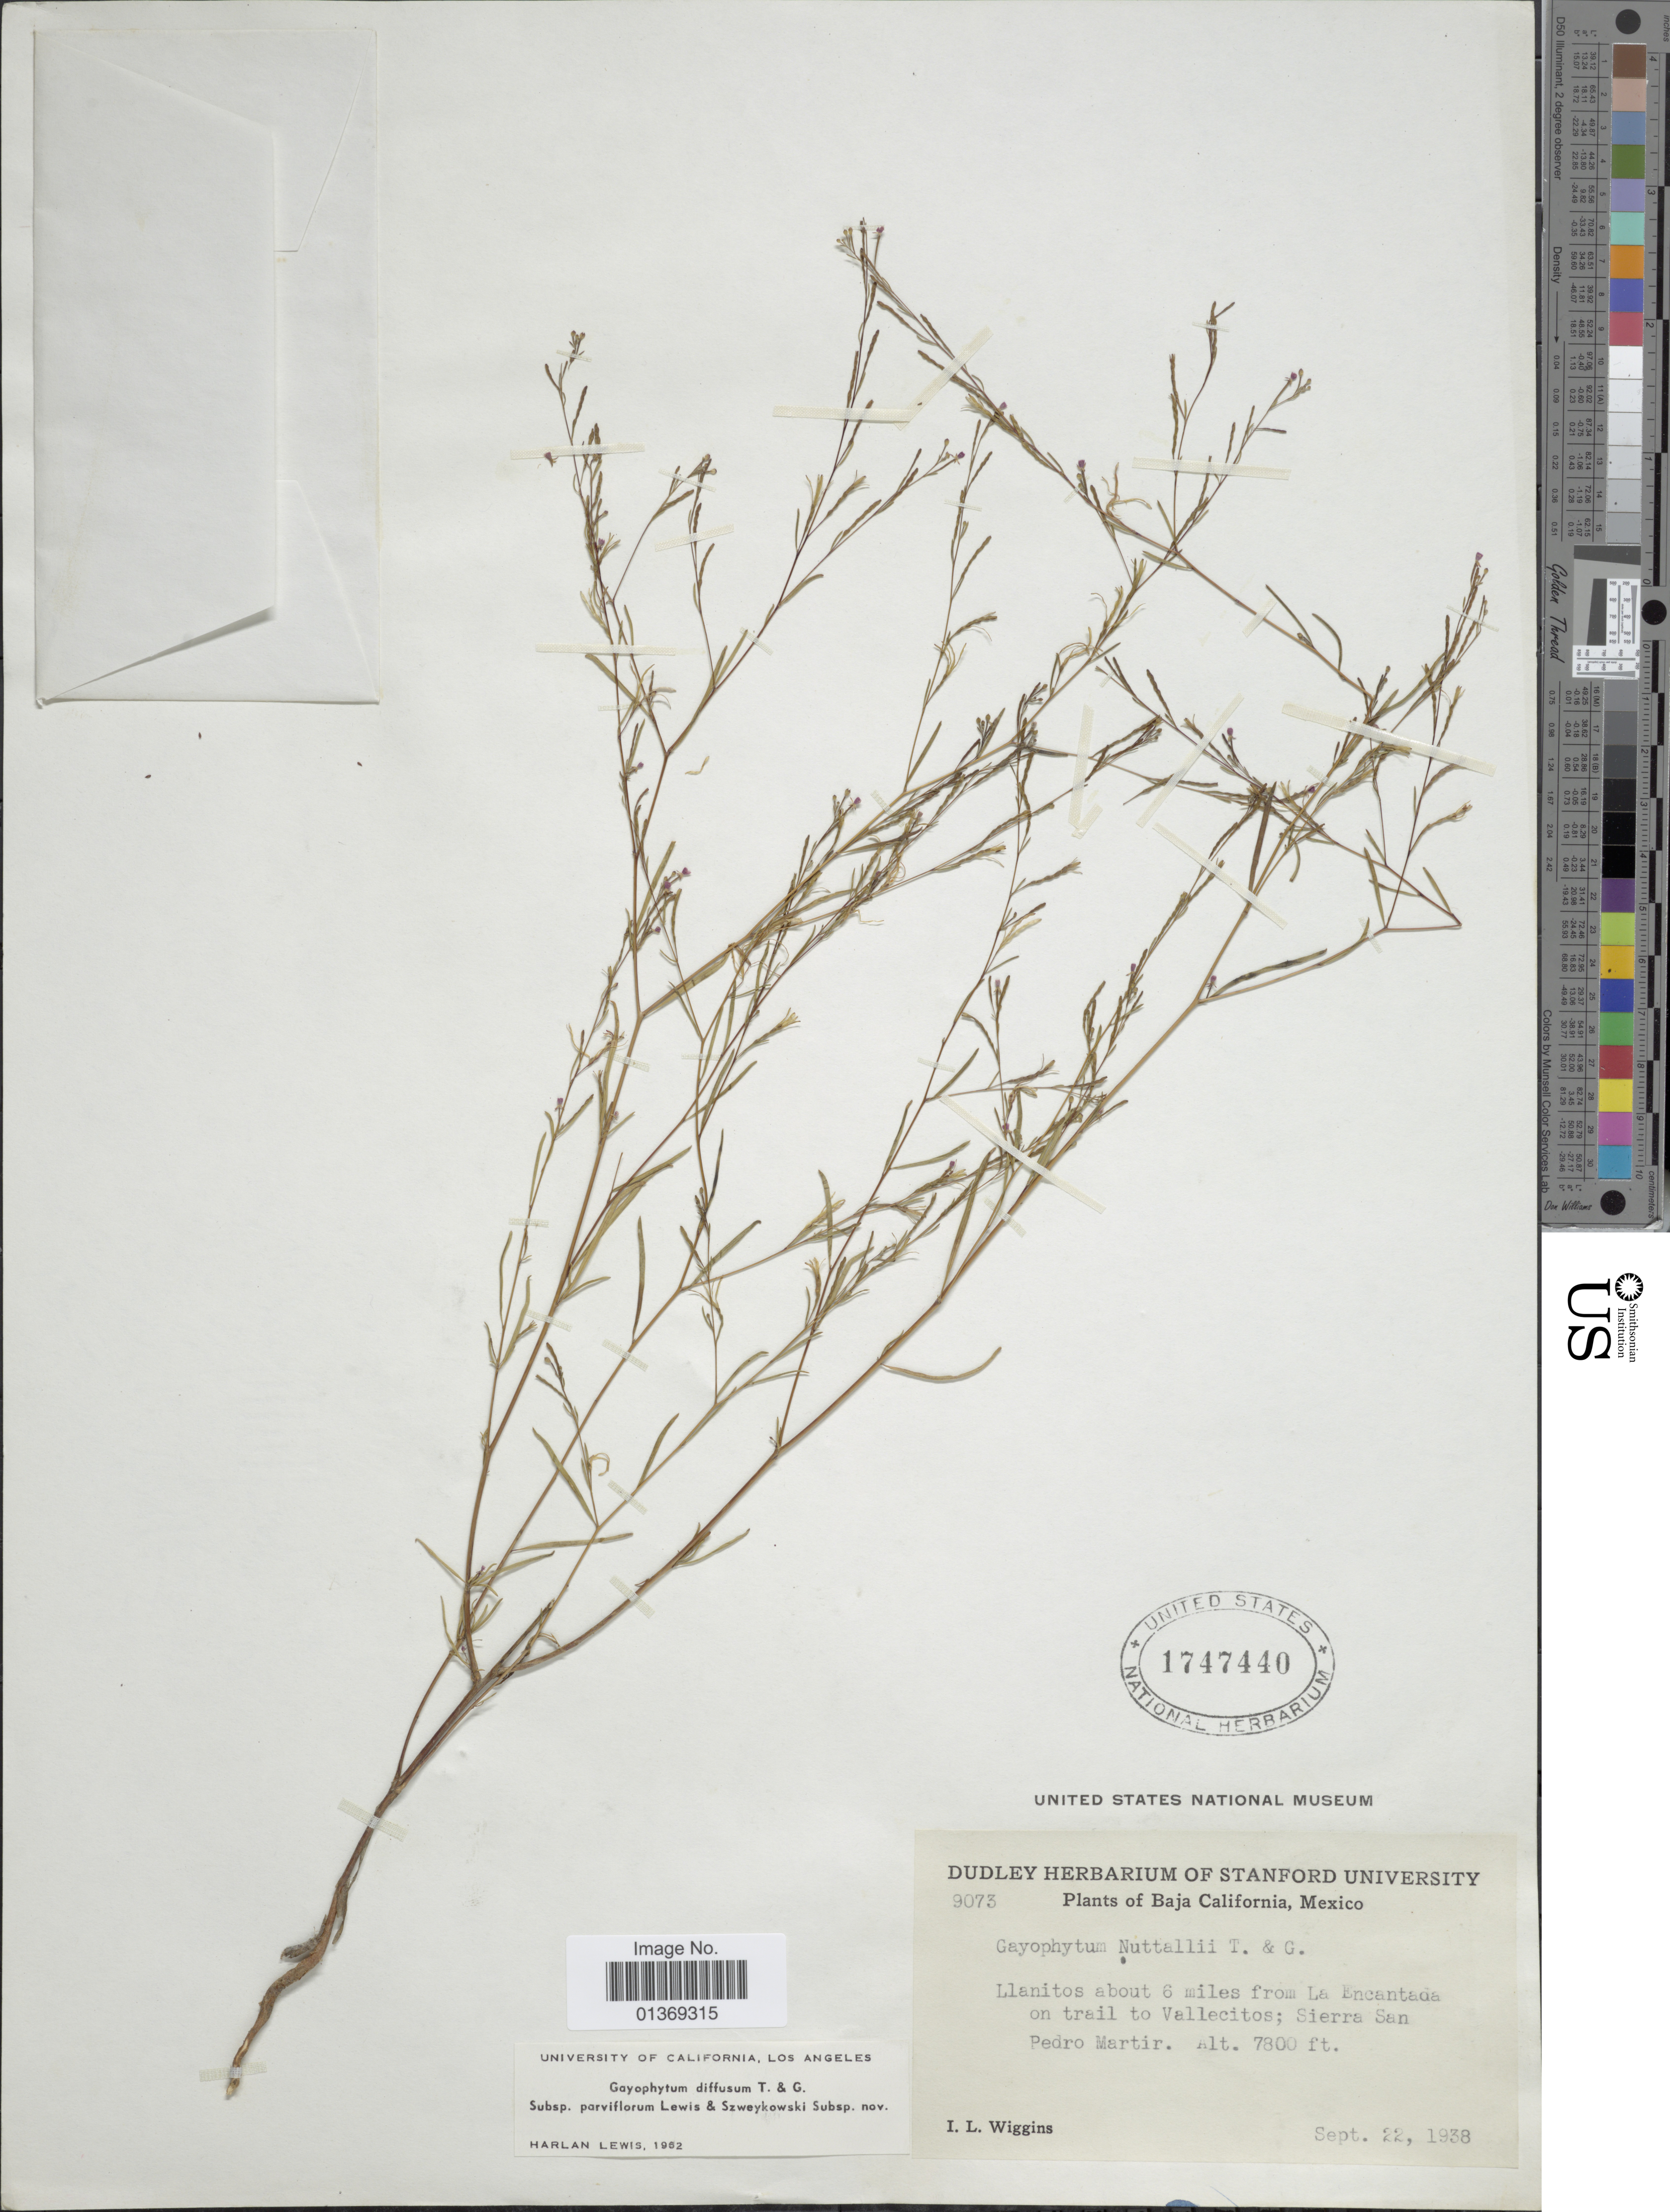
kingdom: Plantae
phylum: Tracheophyta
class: Magnoliopsida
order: Myrtales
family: Onagraceae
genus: Gayophytum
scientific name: Gayophytum diffusum subsp. parviflorum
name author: F. H. Lewis & Szweyk.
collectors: I. L. Wiggins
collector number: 9073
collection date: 1938-09-22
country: Mexico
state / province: Baja California Norte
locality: Llanitos about 6 miles from La Encantada on trail to Vallecitos; Sierra San Pedro Martir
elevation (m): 2377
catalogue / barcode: US 1747440